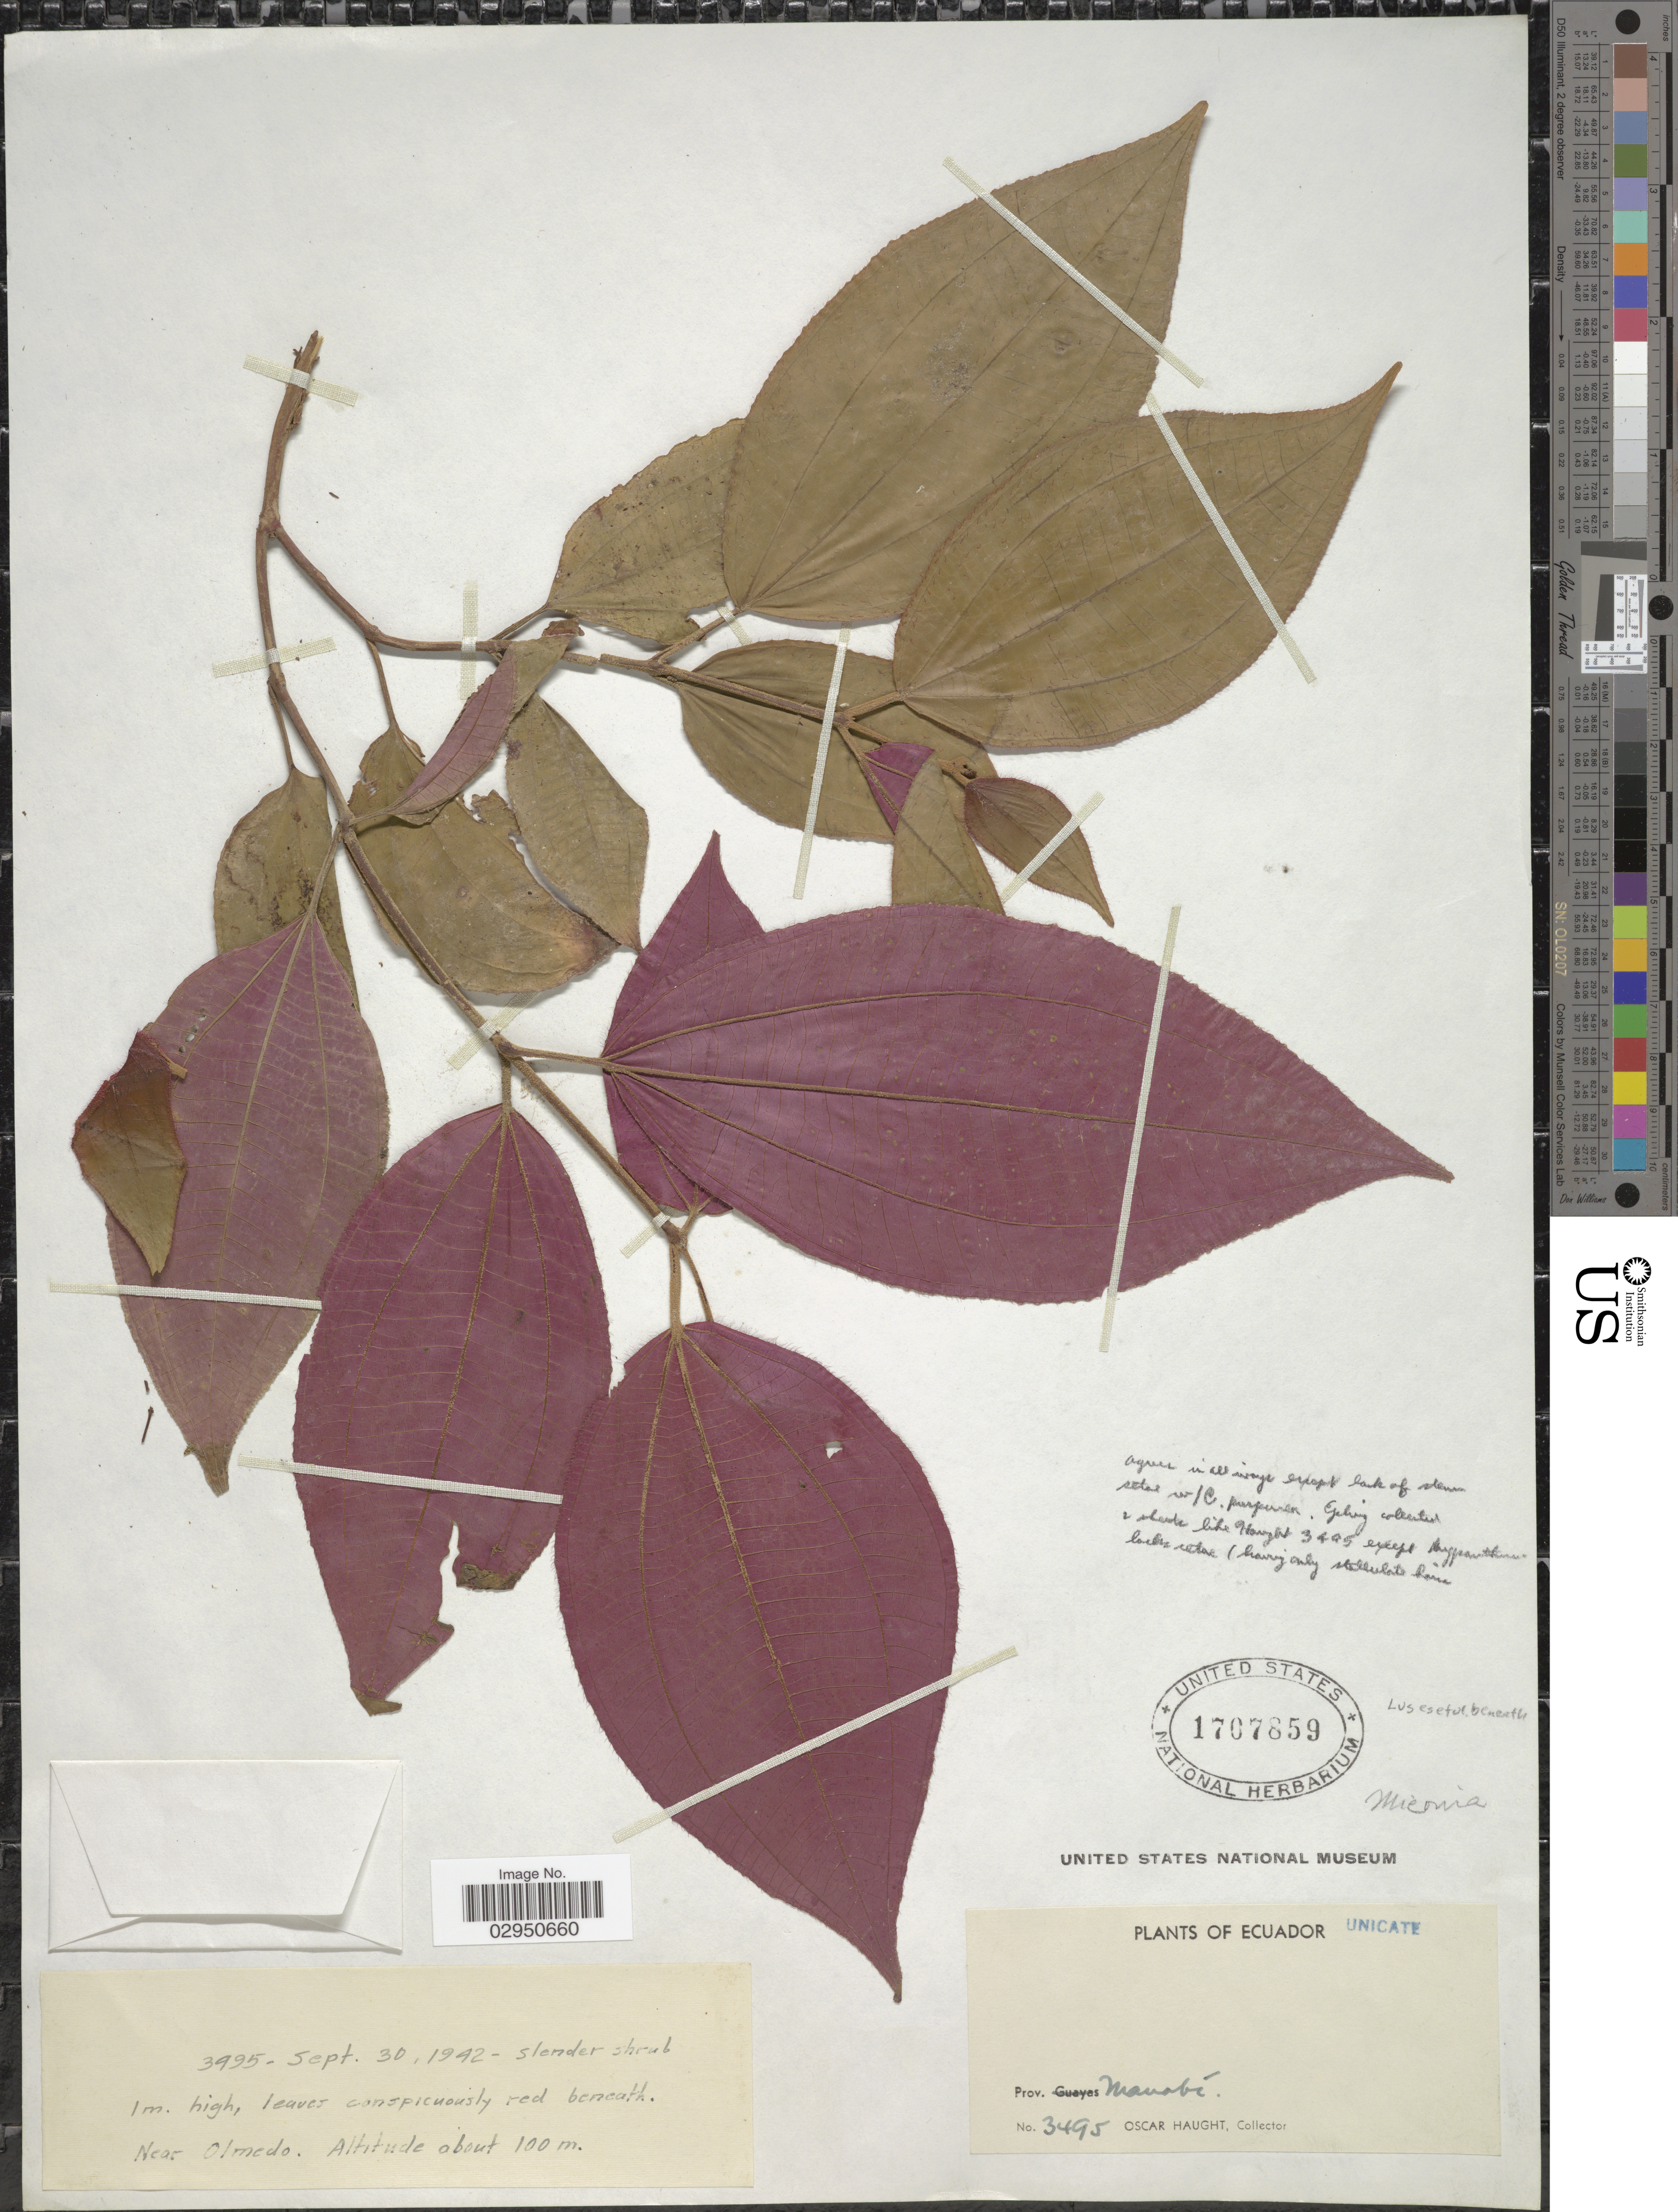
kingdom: Plantae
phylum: Tracheophyta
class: Magnoliopsida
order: Myrtales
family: Melastomataceae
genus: Clidemia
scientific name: Clidemia purpurea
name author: Pav. ex D. Don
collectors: O. L. Haught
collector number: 3495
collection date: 1942-09-30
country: Ecuador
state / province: Manabí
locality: Near Olmedo.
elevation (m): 100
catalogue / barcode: US 1707859